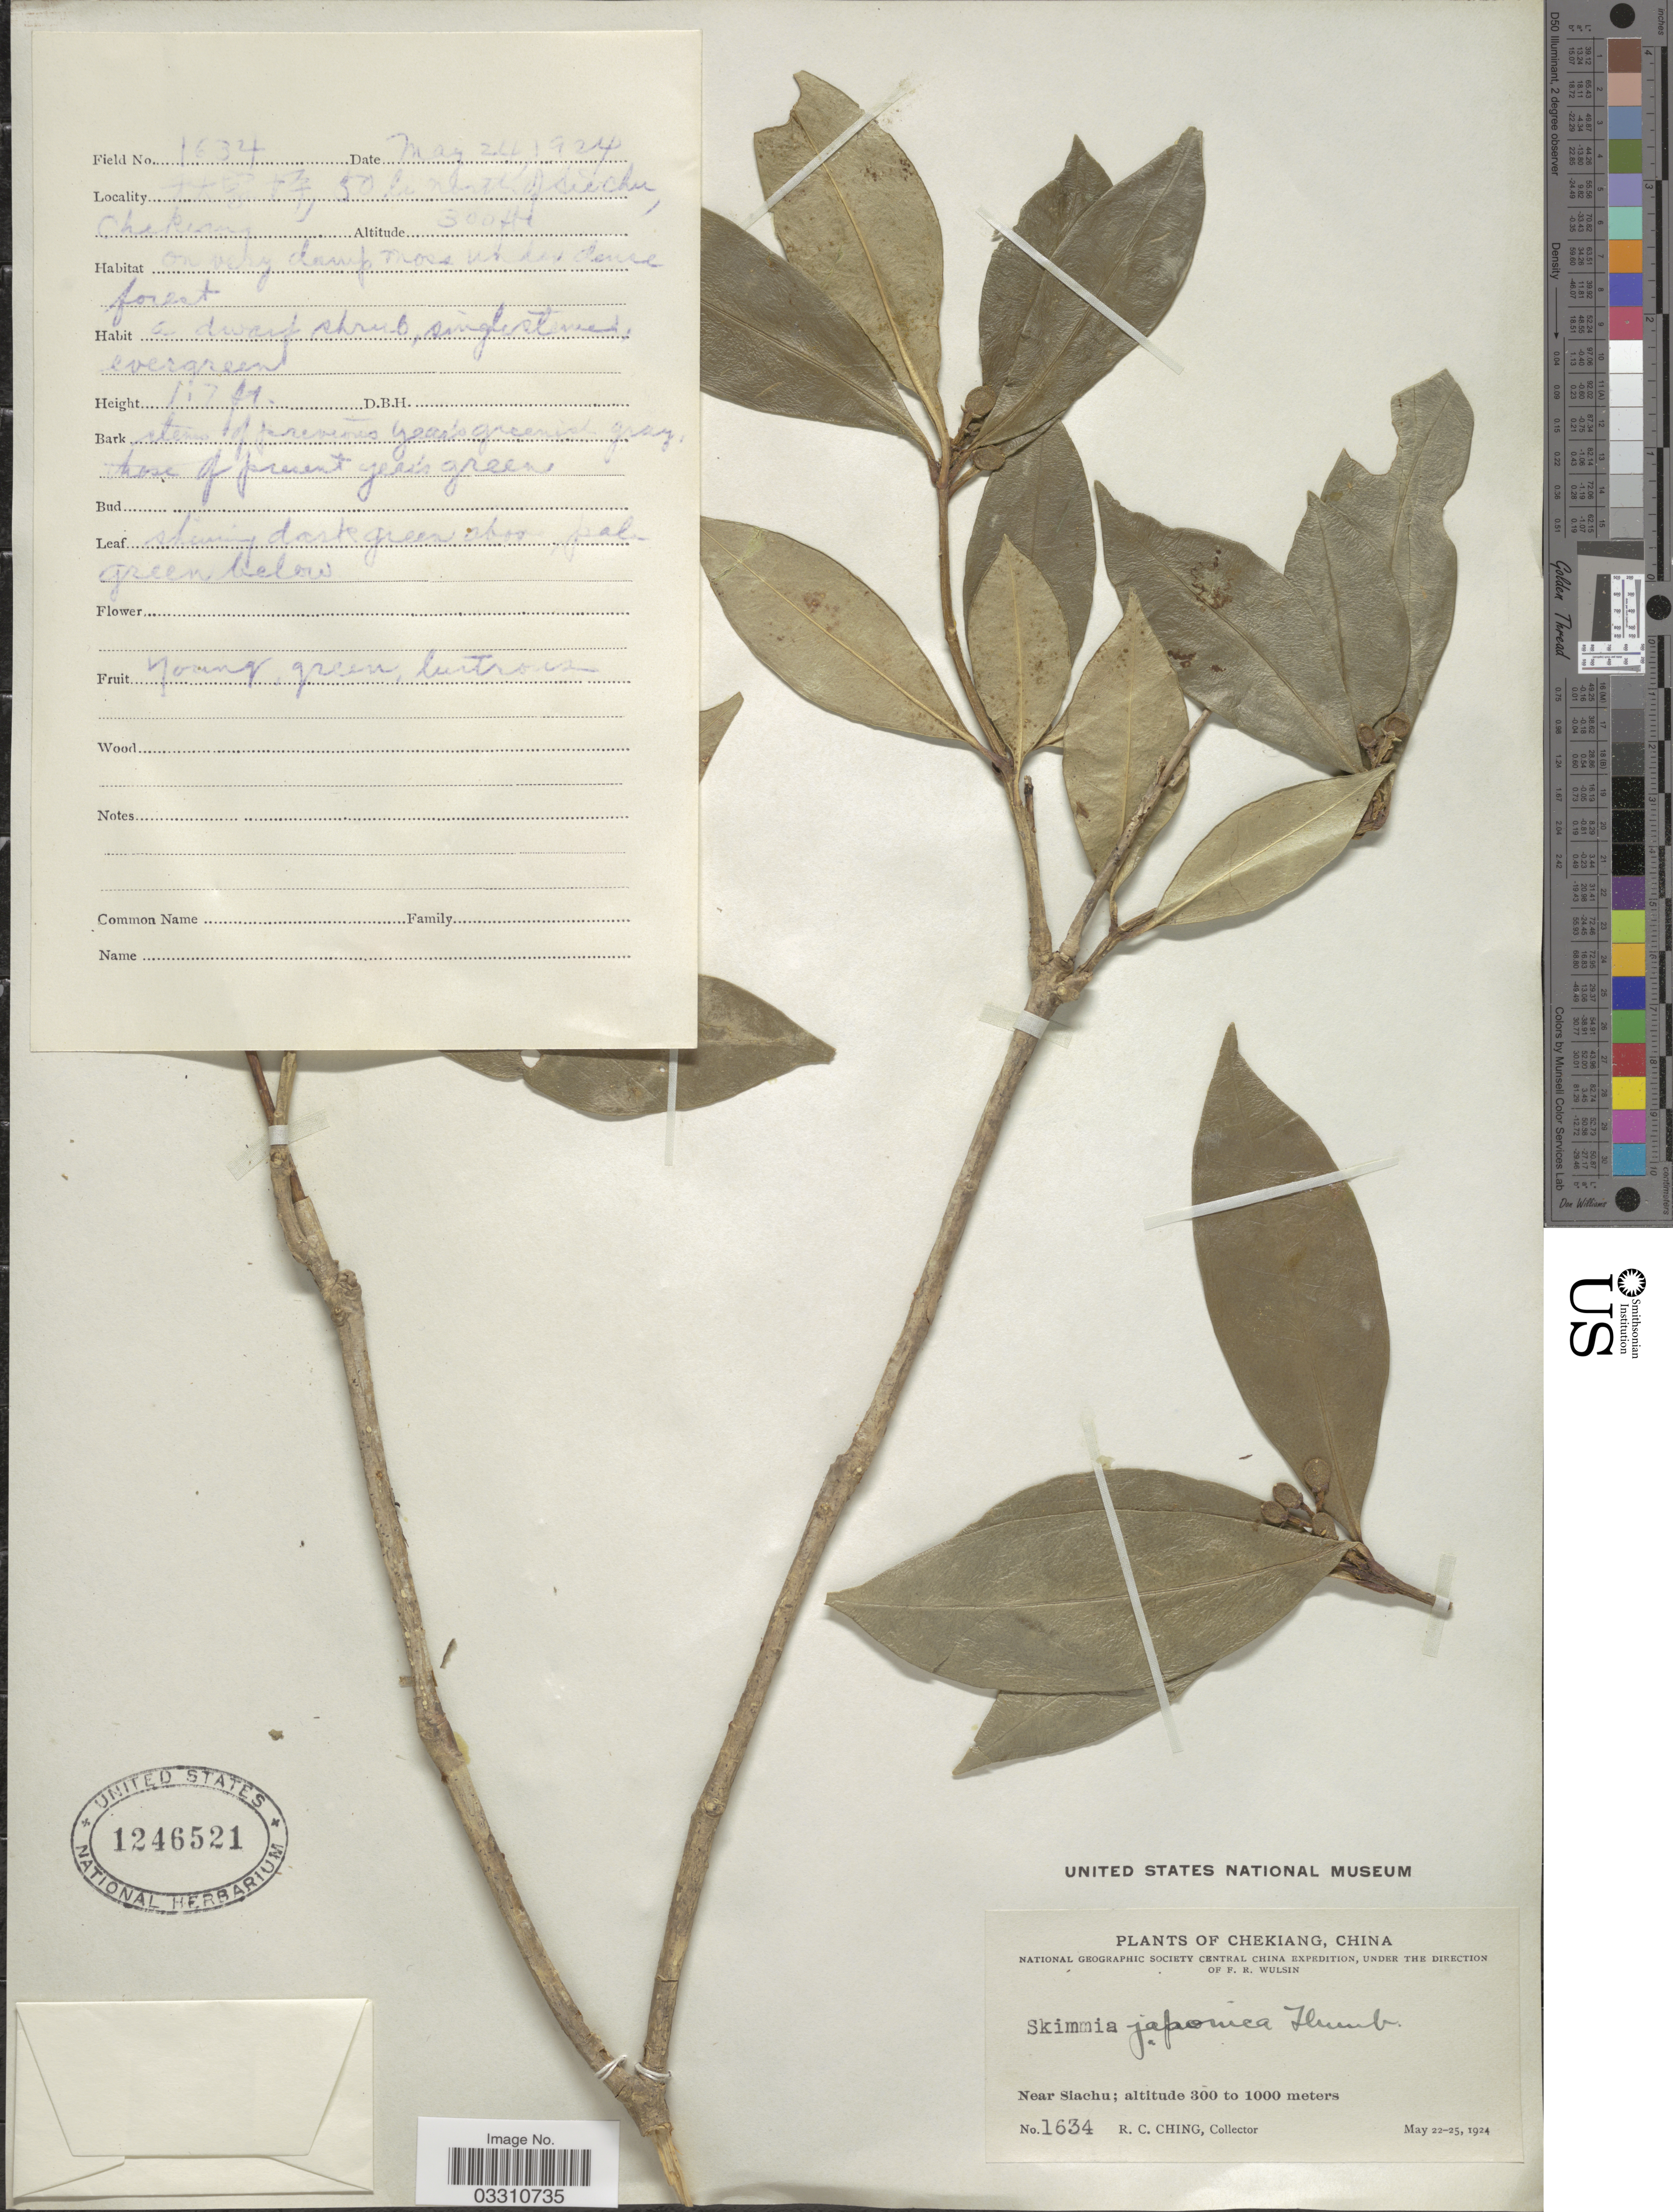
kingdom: Plantae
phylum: Tracheophyta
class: Magnoliopsida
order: Sapindales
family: Rutaceae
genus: Skimmia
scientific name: Skimmia japonica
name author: Thunb.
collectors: R. C. Ching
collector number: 1634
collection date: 1924-05-22/1924-05-25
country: China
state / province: Zhejiang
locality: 50 li. North of Siachu, Chongqing.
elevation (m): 91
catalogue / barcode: US 1246521